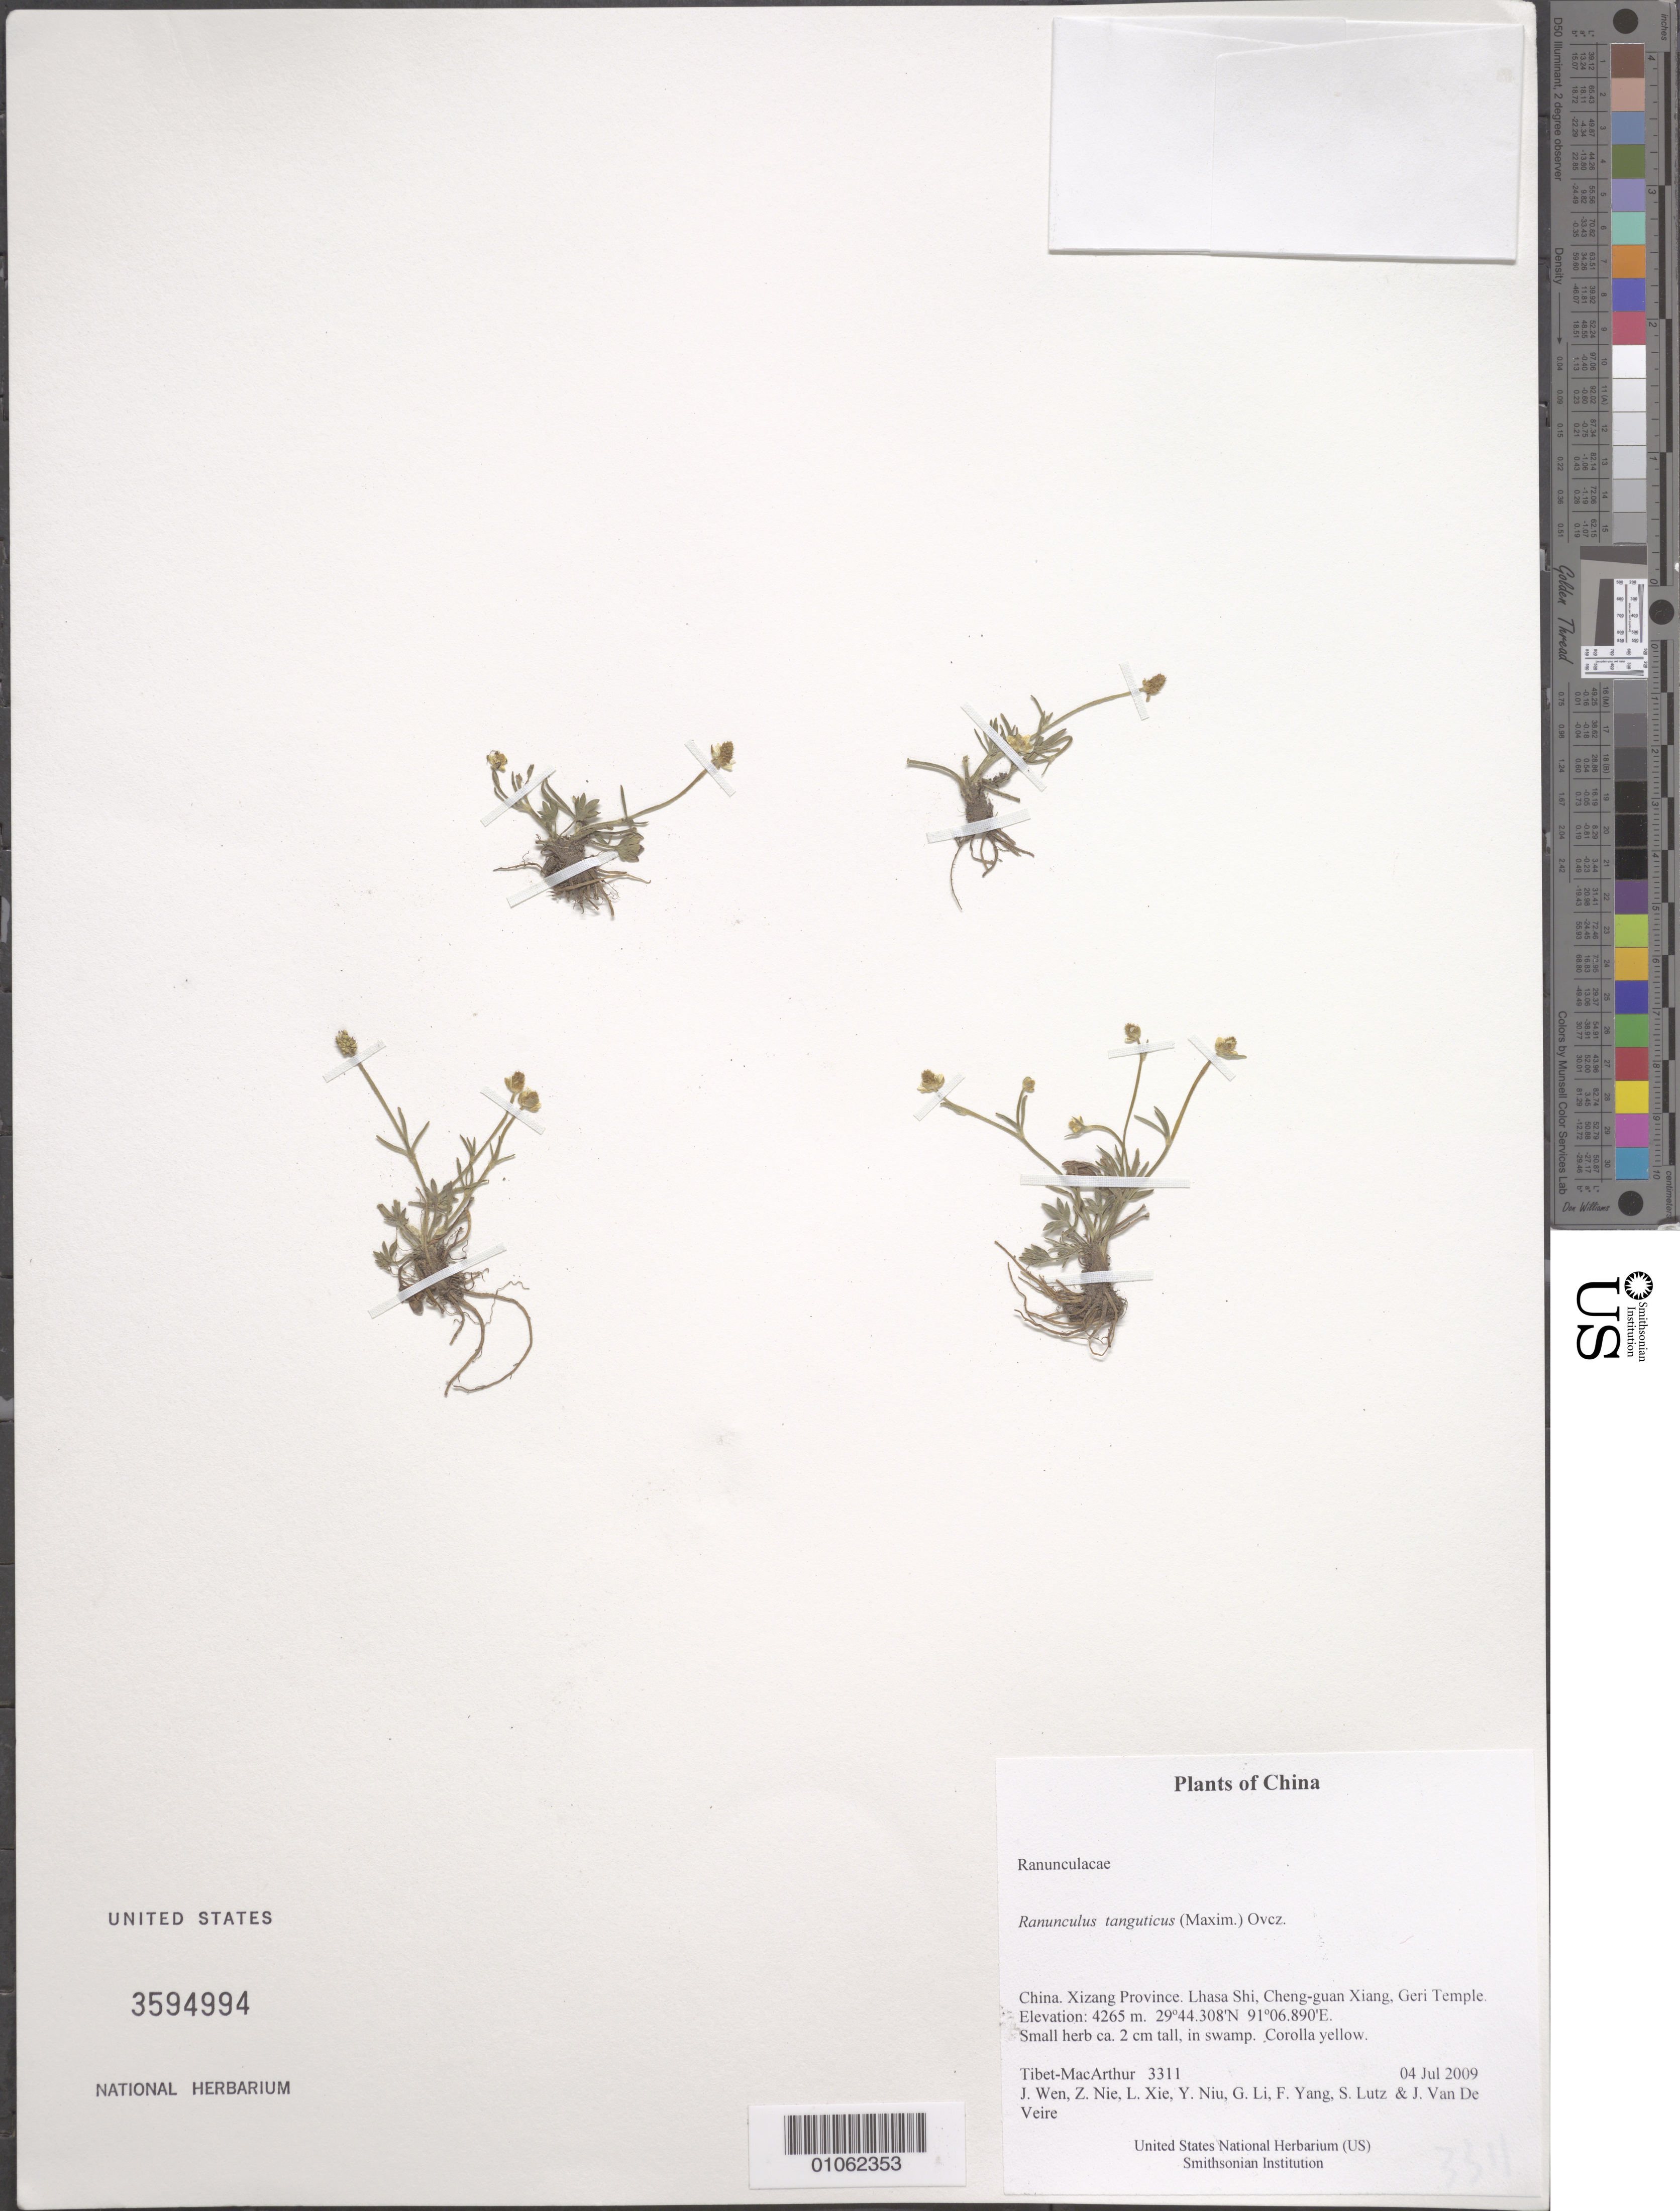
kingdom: Plantae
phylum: Tracheophyta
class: Magnoliopsida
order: Ranunculales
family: Ranunculaceae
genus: Ranunculus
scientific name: Ranunculus tanguticus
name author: (Maxim.) Ovcz.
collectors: Tibet-MacArthur, J. Wen, Z. Nie, L. Xie, Y. Niu, G. Li, F. Yang, S. Lutz & J. Van De Veire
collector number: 3311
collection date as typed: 04 Jul 2009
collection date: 2009-07-04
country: China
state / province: Xizang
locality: Lhasa Shi, Cheng-guan Xiang, Geri Temple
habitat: In swamp.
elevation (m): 4265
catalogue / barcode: US 3594994